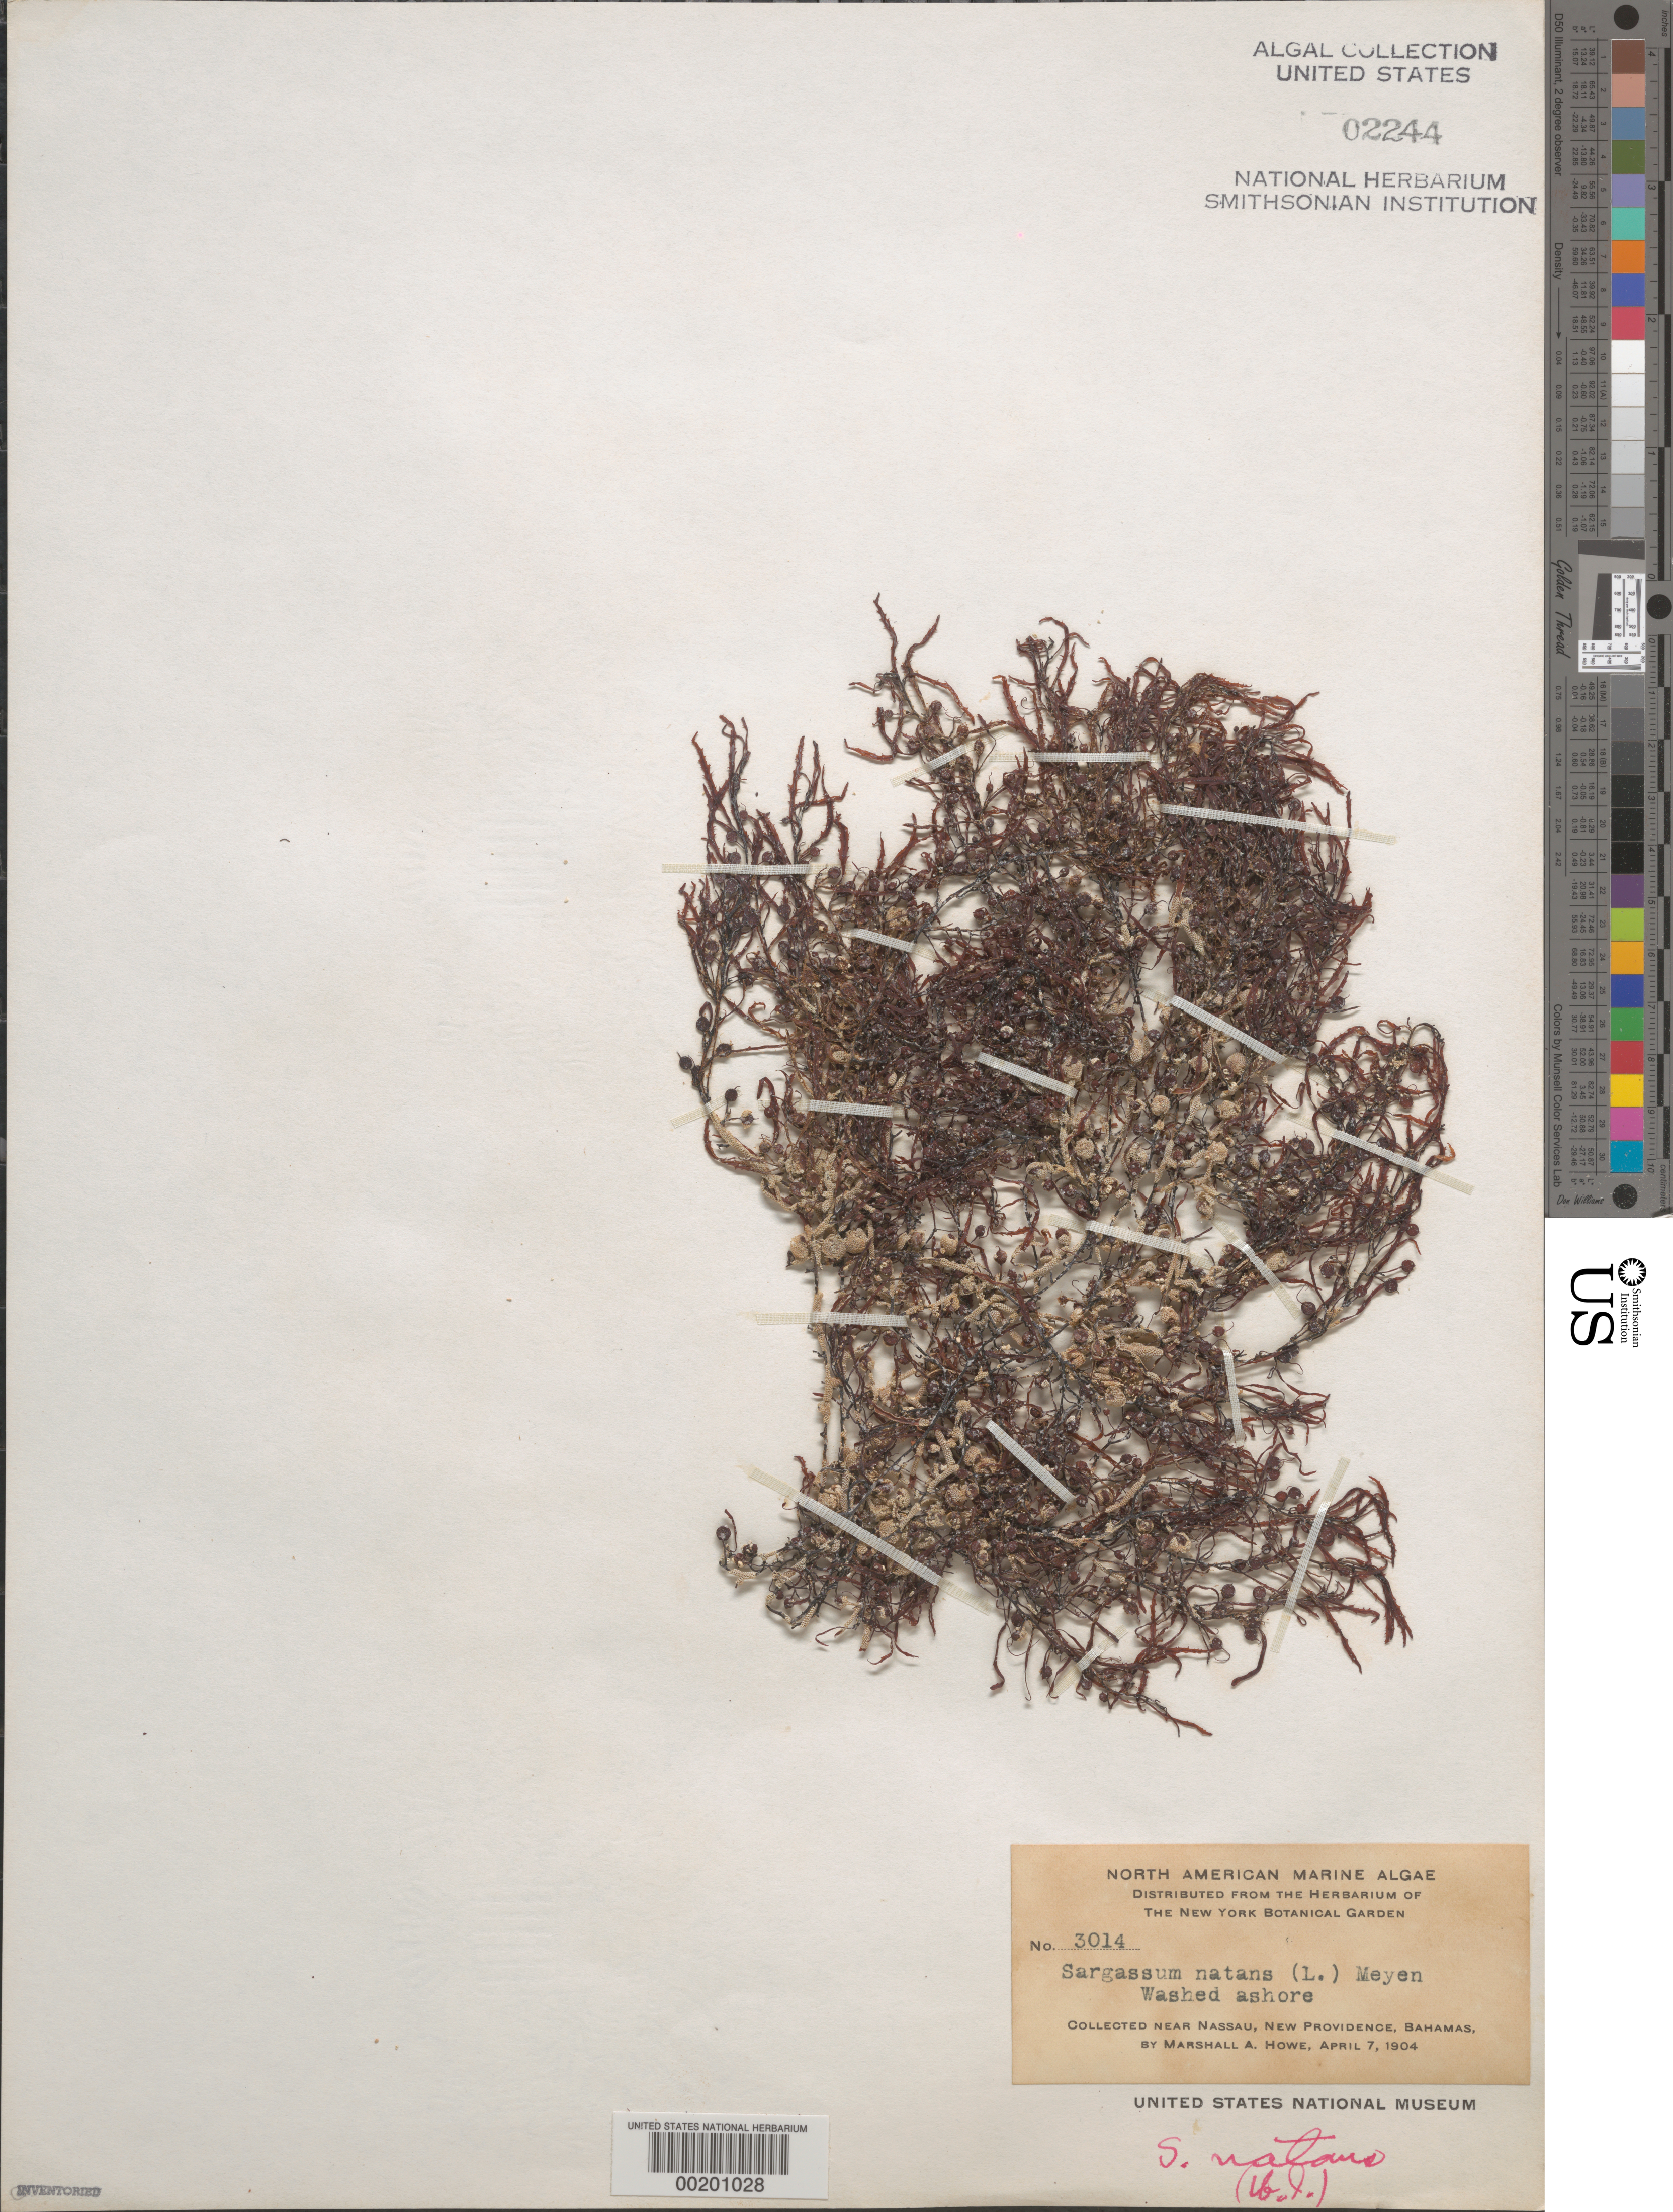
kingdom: Chromista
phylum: Ochrophyta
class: Phaeophyceae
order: Fucales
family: Sargassaceae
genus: Sargassum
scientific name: Sargassum natans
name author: (L.) Gaillon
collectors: M. A. Howe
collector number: MAH 3014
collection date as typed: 07 Apr 1904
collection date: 1904-04-07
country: Bahamas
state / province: New Providence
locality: Near nassau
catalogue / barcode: US 2244